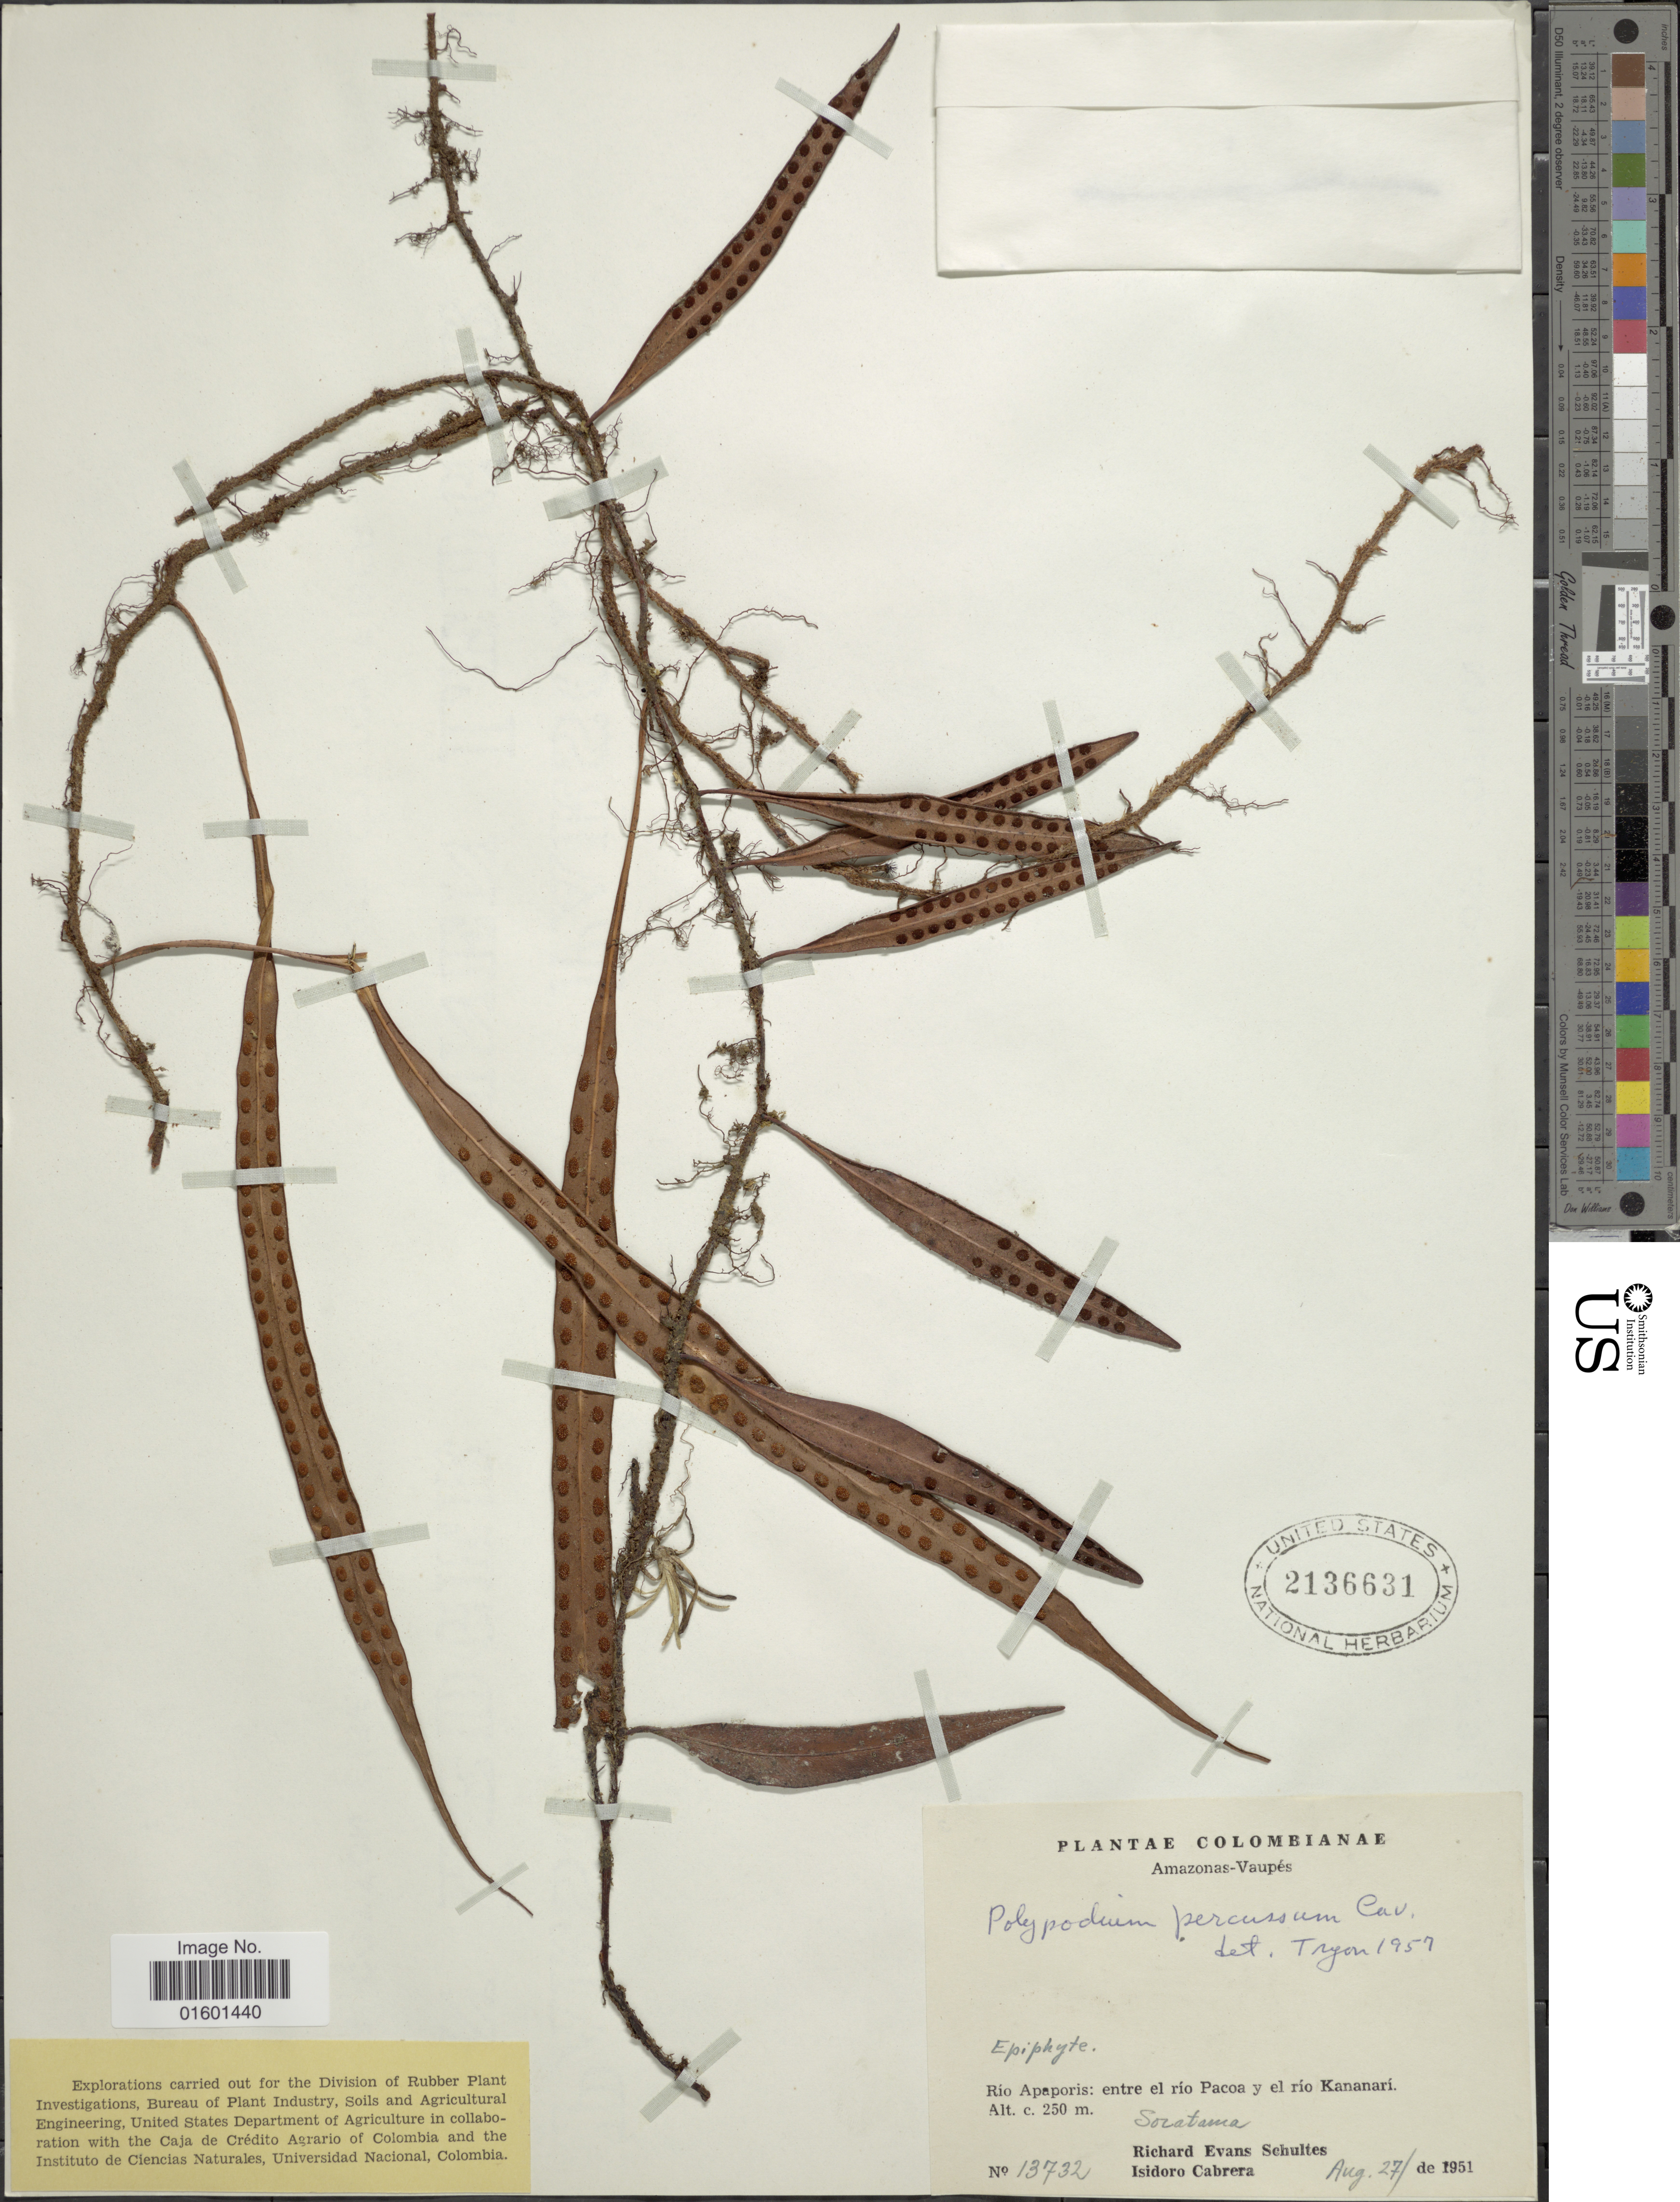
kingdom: Plantae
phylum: Tracheophyta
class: Polypodiopsida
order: Polypodiales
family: Polypodiaceae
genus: Microgramma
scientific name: Microgramma percussa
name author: (Cav.) de la Sota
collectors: R. E. Schultes & I. Cabrera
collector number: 13732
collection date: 1951-08-27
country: Colombia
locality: Amazonas - Vaupes, Rio Apaporis: entre el rio Pacoa y el rio Kananari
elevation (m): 250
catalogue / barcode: US 2136631